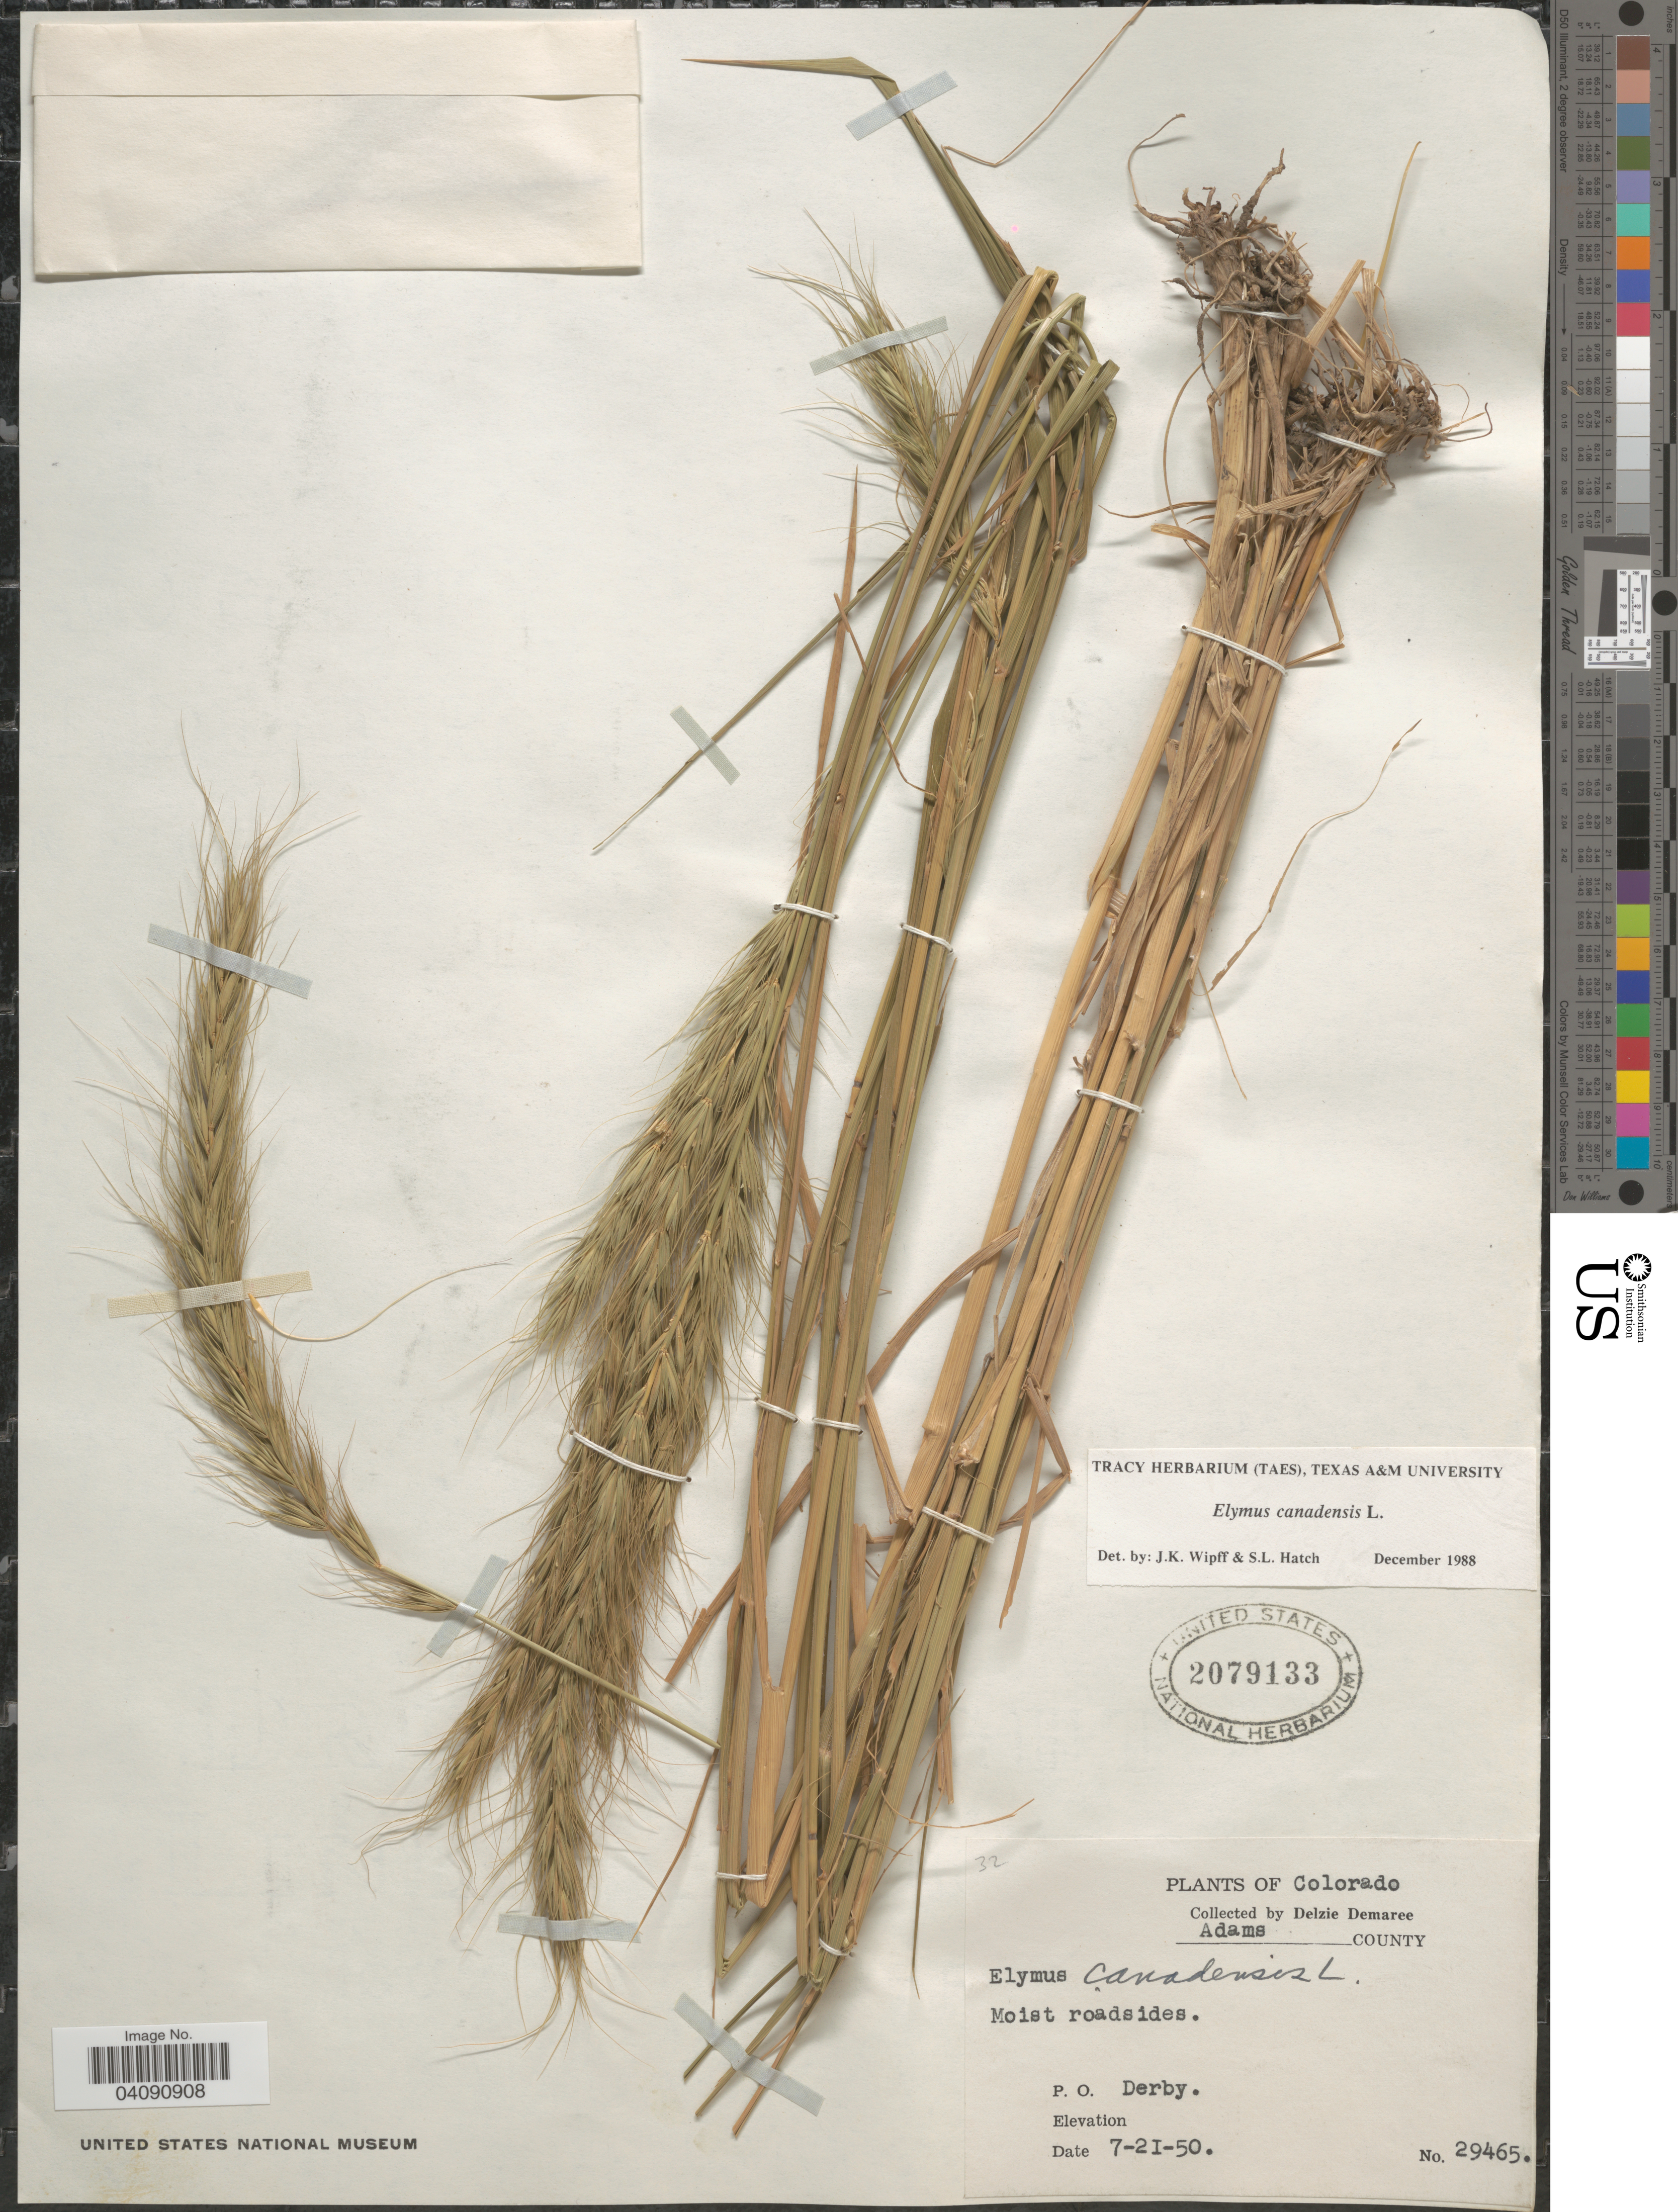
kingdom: Plantae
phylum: Tracheophyta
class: Liliopsida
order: Poales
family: Poaceae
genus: Elymus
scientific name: Elymus canadensis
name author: L.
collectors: D. Demaree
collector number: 29465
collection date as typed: Transcribed d/m/y: 21/7/50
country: United States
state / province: Colorado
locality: Adams County. P. O. Derby.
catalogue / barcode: US 2079133